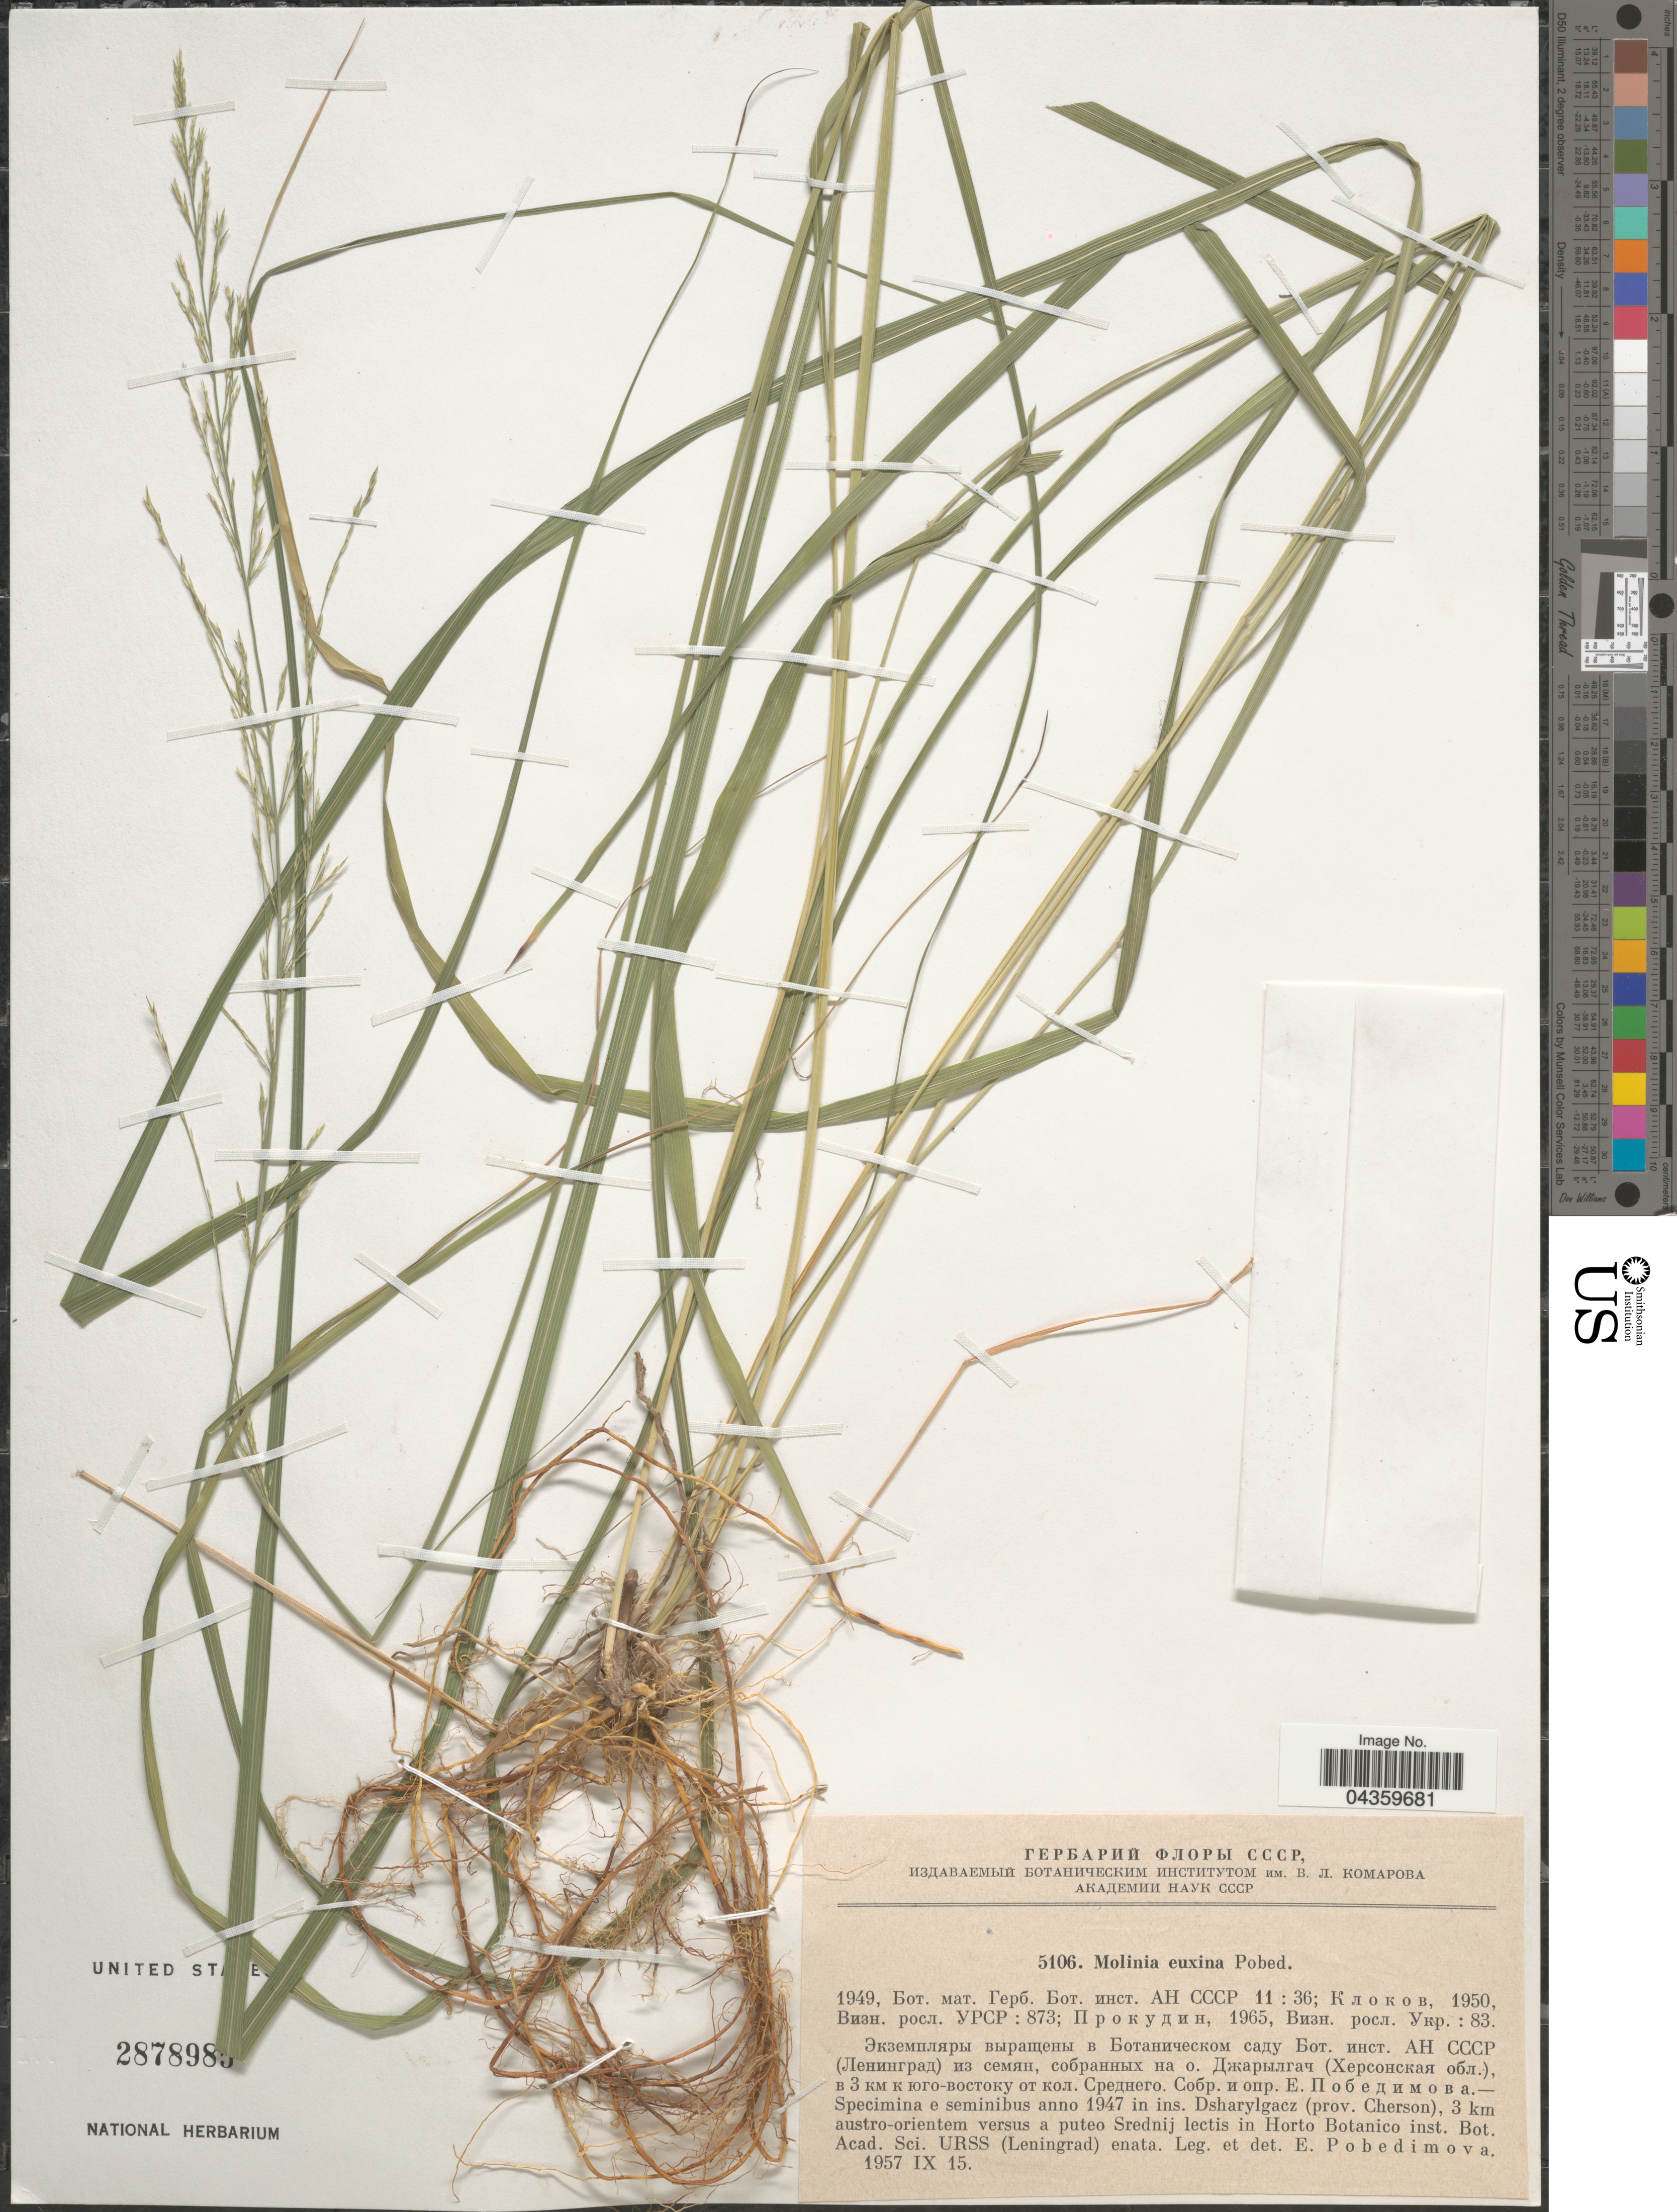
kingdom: Plantae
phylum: Tracheophyta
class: Liliopsida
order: Poales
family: Poaceae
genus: Molinia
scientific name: Molinia caerulea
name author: (L.) Moench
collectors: E. Pobedimova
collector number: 5106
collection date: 1957-09-15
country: Ukraine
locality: In ins. Dsharylgacz (prov. Cherson), 3 km austro-orientem versus a puteo Srednij lectis in Horto Botanico inst. Bot. Acad. Sci. URSS (Leningrad) enata.